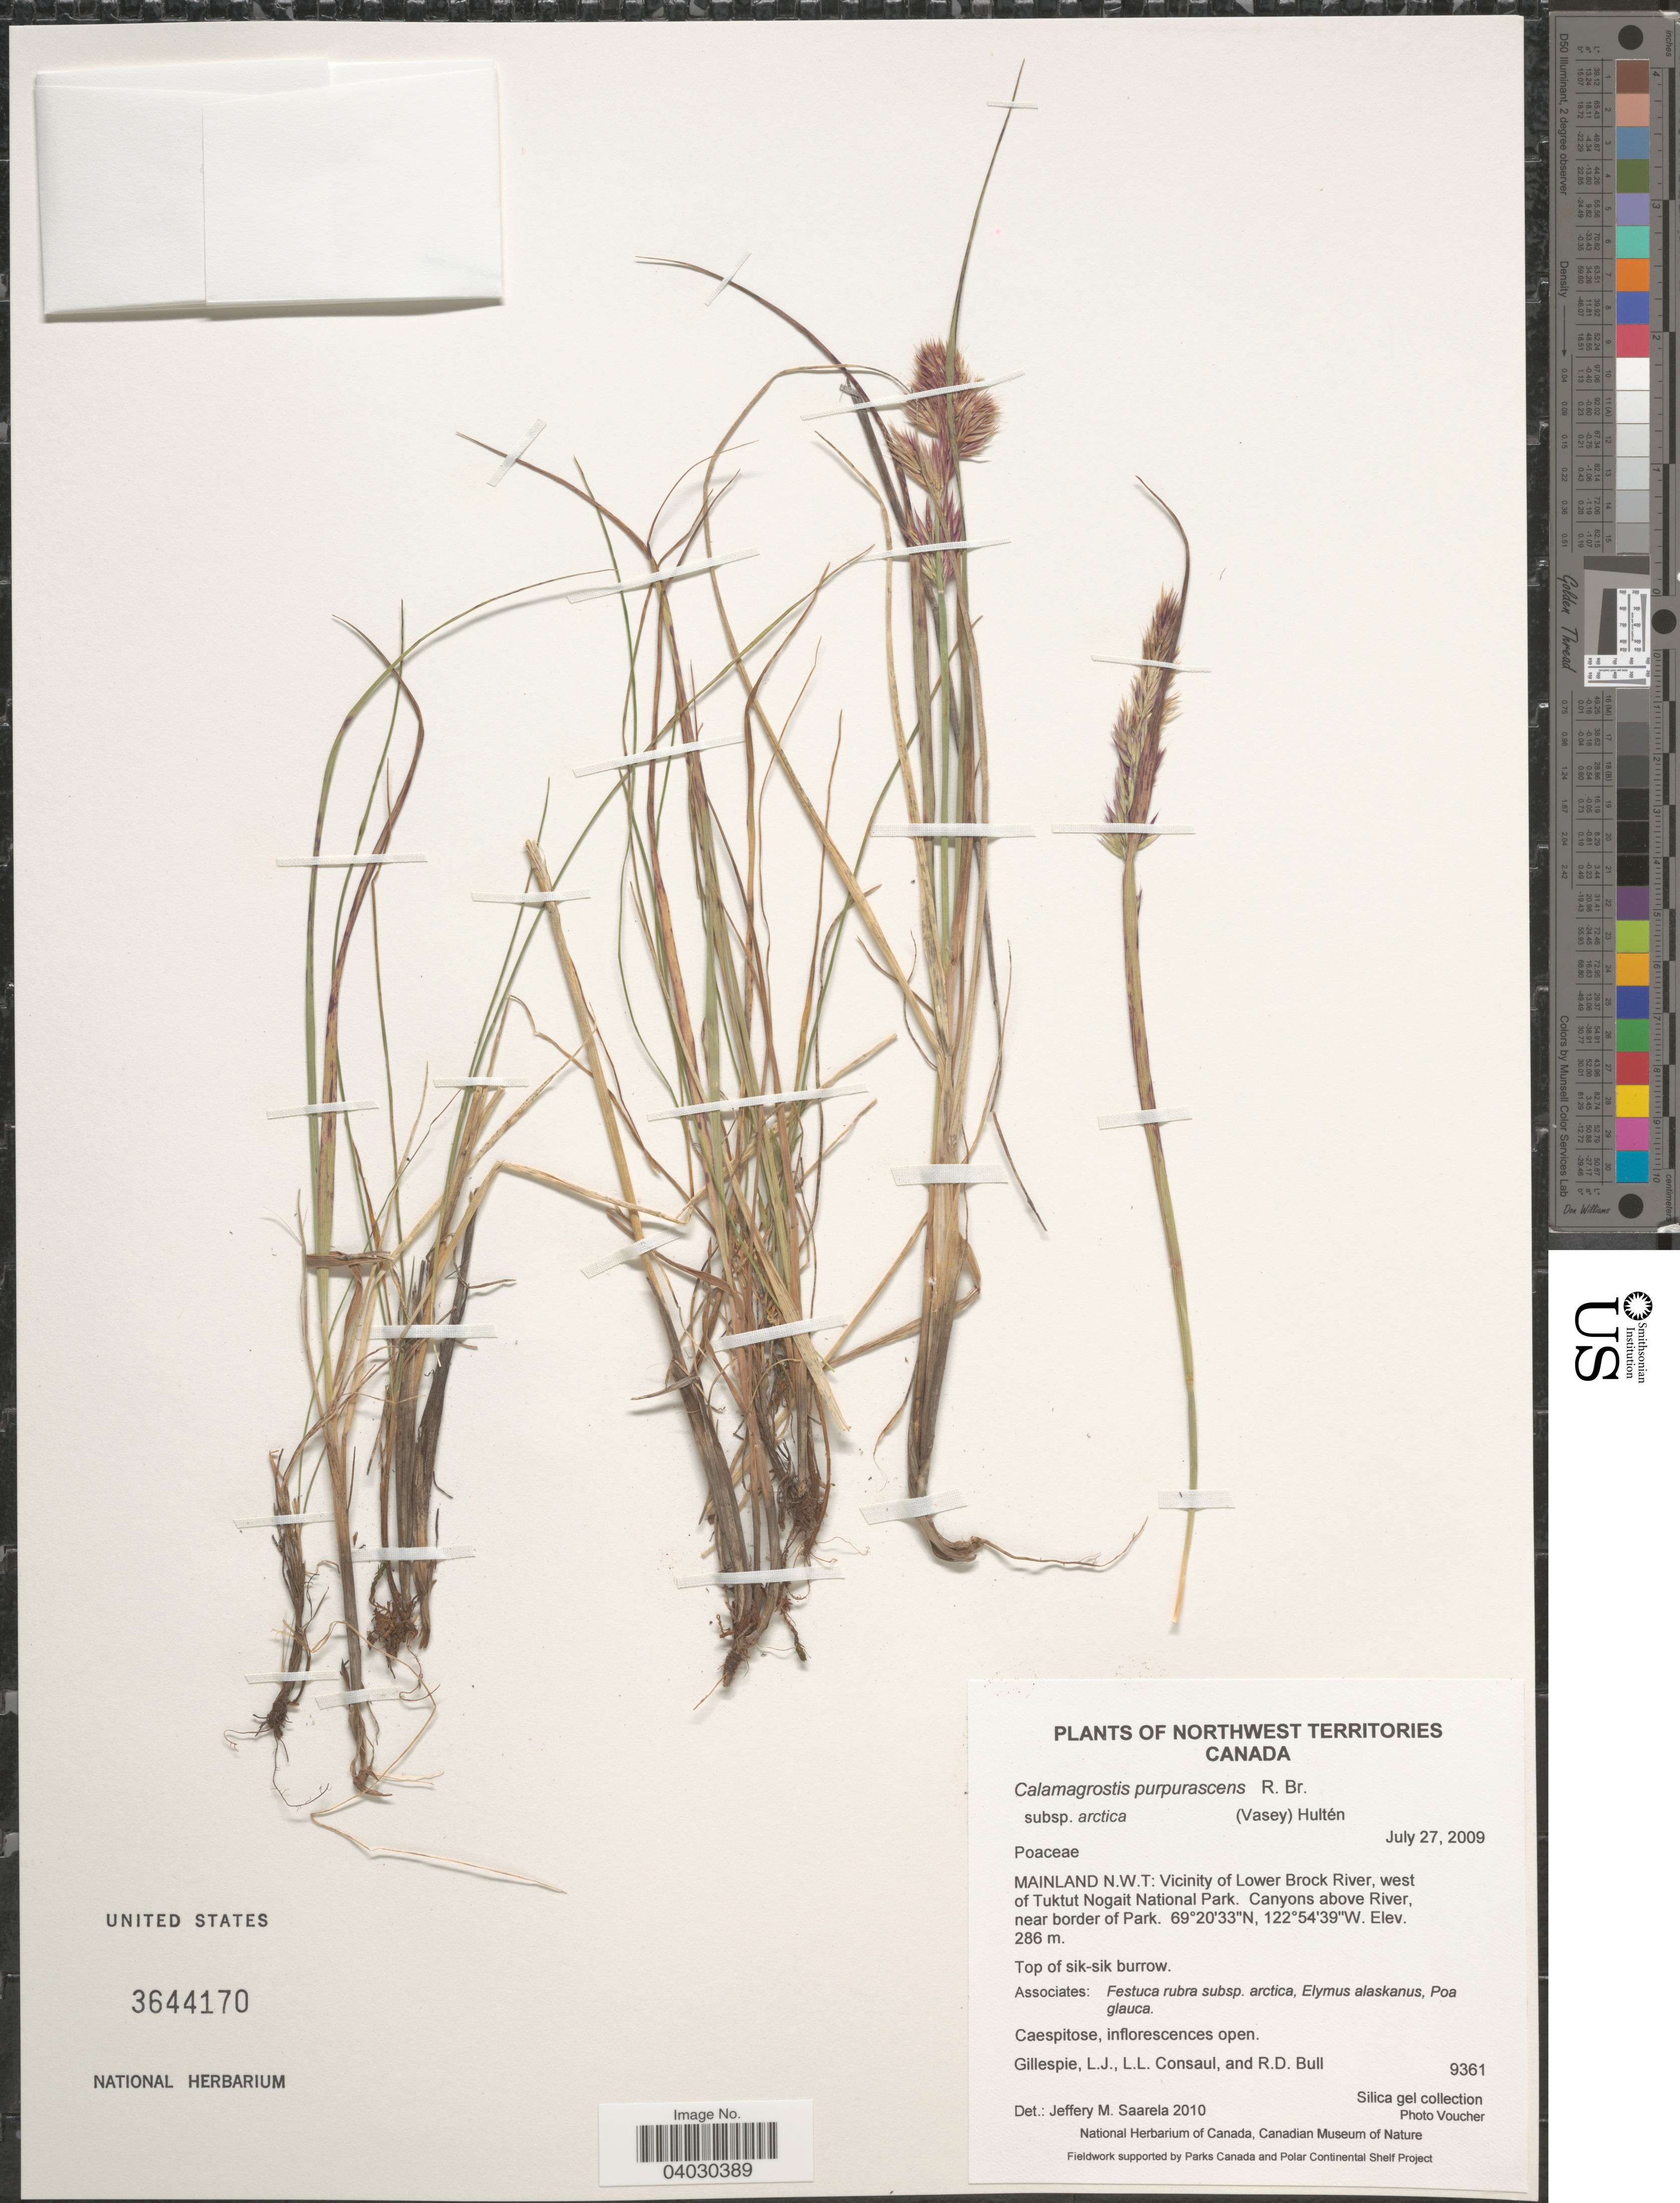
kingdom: Plantae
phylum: Tracheophyta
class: Liliopsida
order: Poales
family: Poaceae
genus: Calamagrostis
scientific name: Calamagrostis purpurascens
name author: R. Br.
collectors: L. Gillespie, L. Consaul & R. Bull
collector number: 9361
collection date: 2009-07-27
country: Canada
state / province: Northwest Territories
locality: Mainland N.W.T: Vicinity of Lower Brock River, west of Tuktut Nogait National Park. Canyons above River, near border of Park. Top of sik-sik burrow.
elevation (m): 286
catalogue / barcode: US 3644170